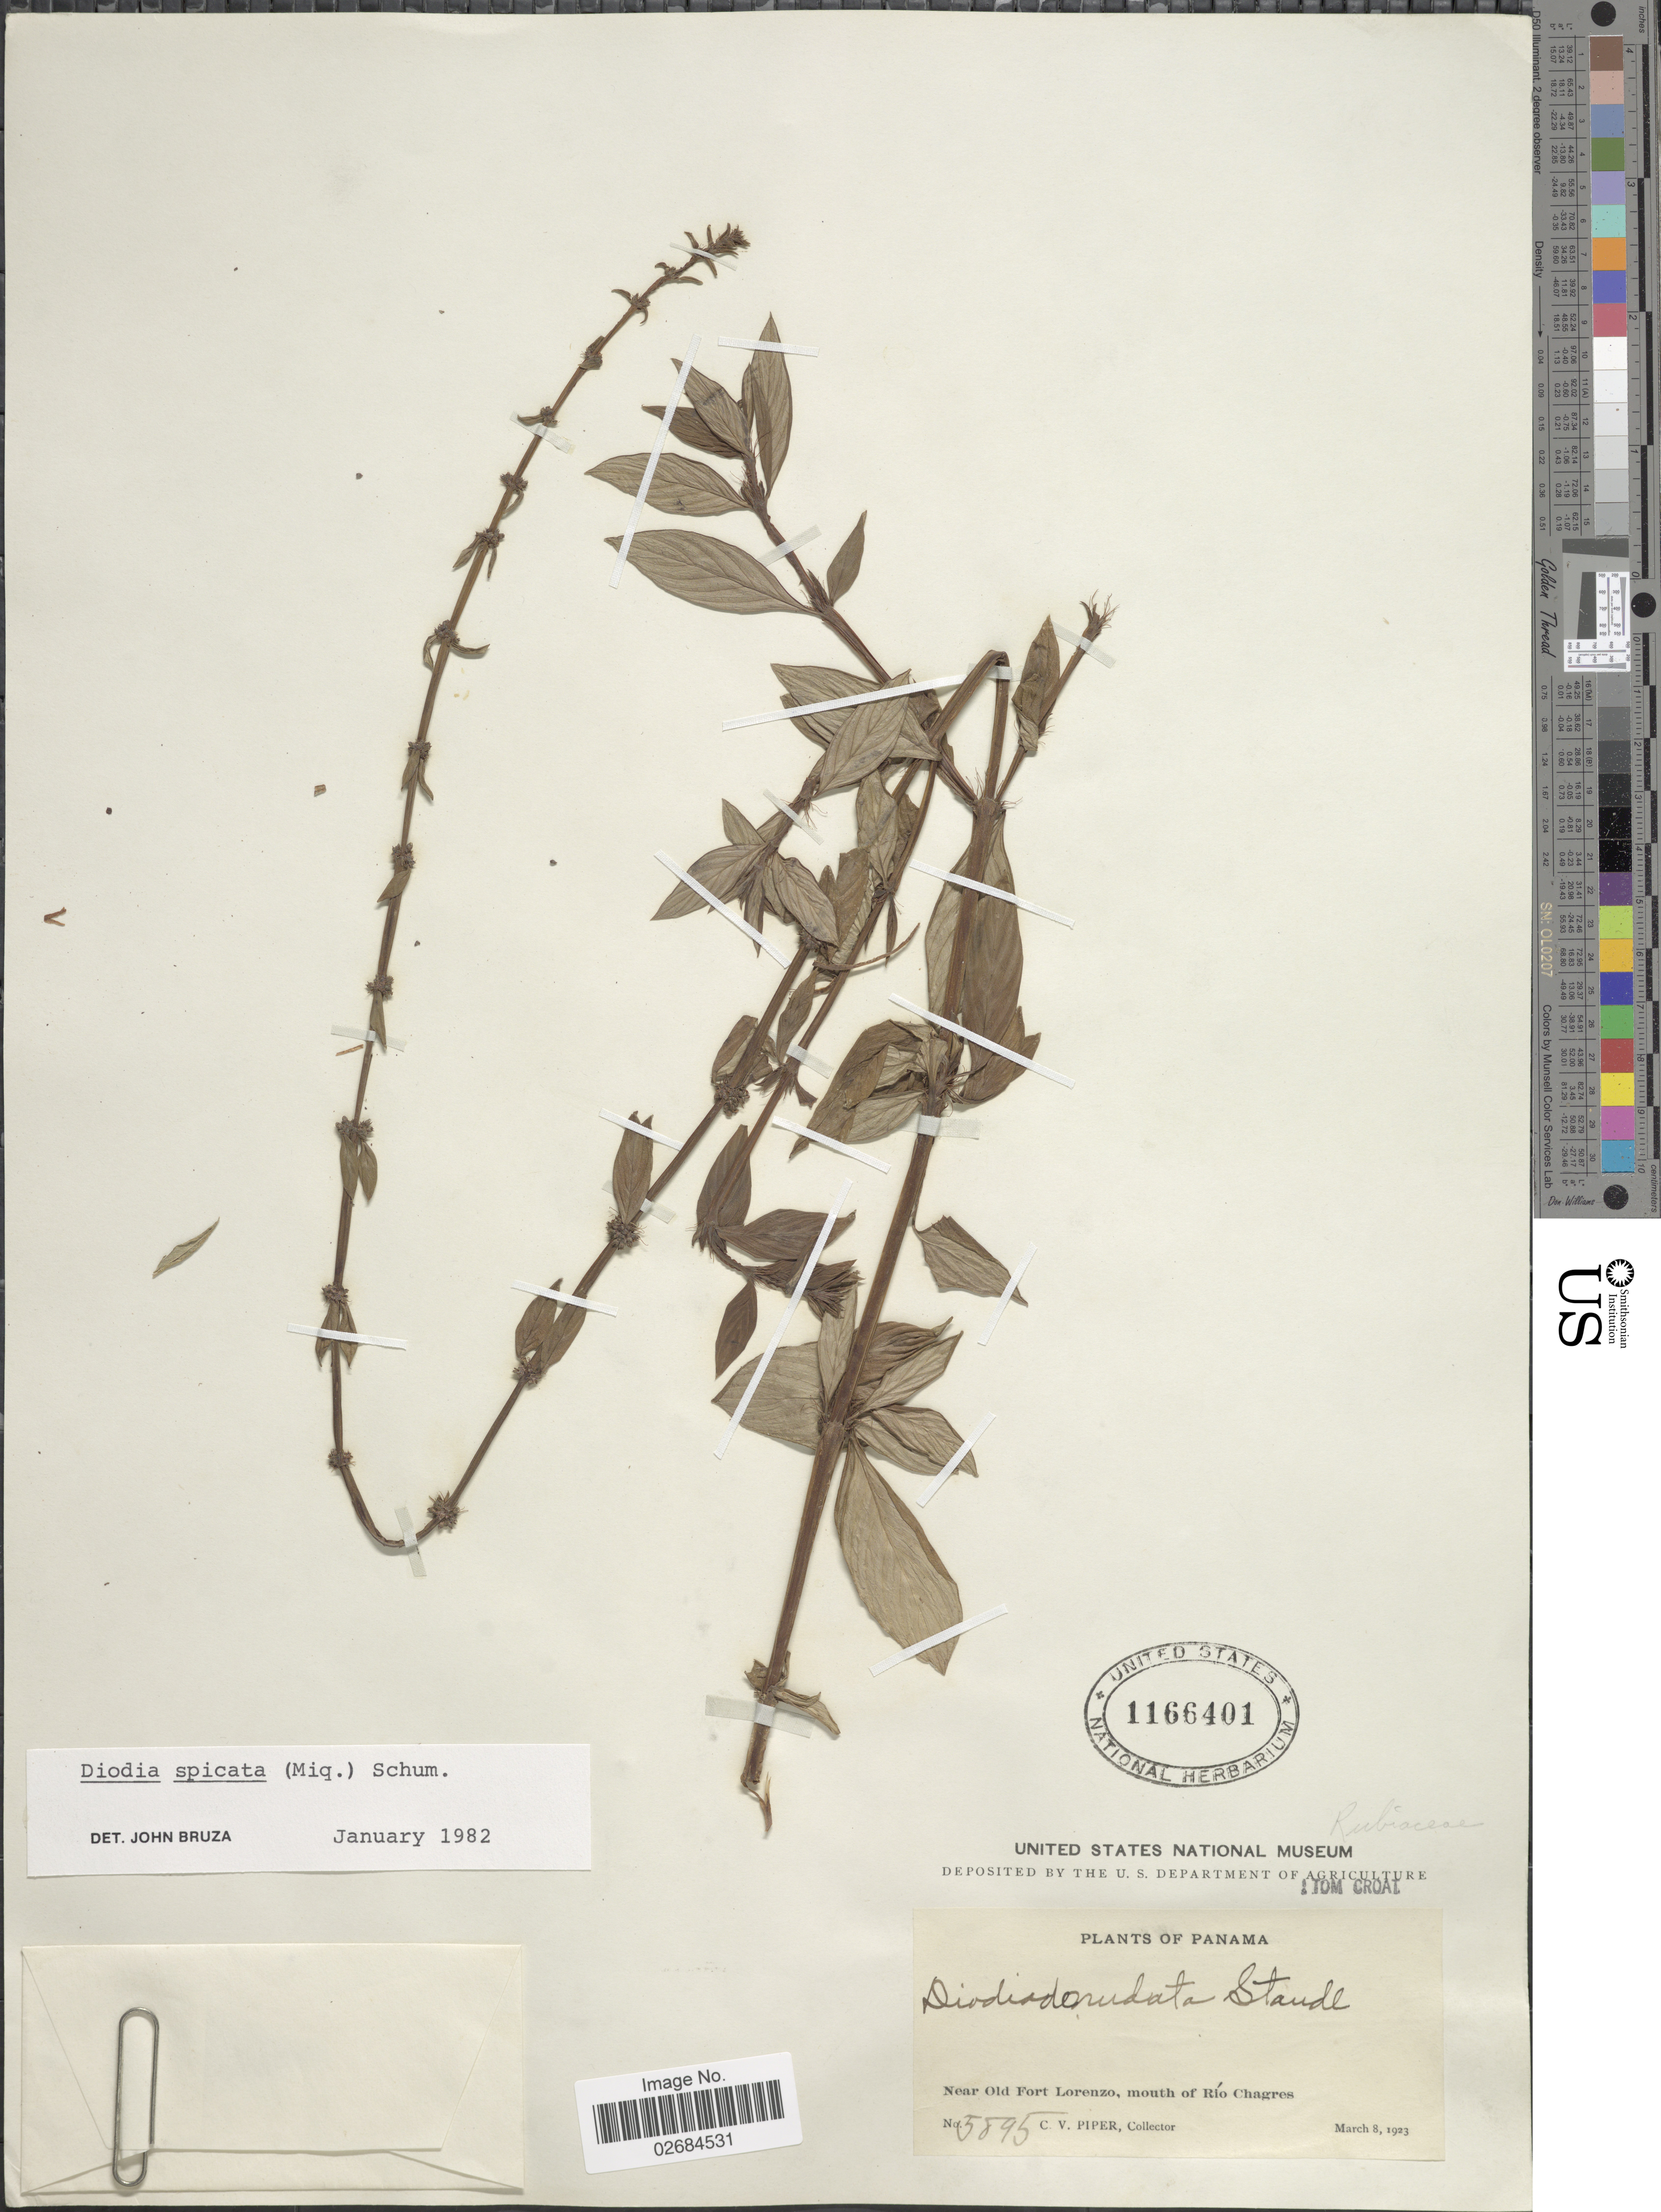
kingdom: Plantae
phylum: Tracheophyta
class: Magnoliopsida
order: Gentianales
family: Rubiaceae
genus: Diodia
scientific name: Diodia teres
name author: Walter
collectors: C. V. Piper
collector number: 5895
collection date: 1923-03-08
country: Panama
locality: Near Old Fort Lorenzo, mouth of Río Chagres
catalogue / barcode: US 1166401